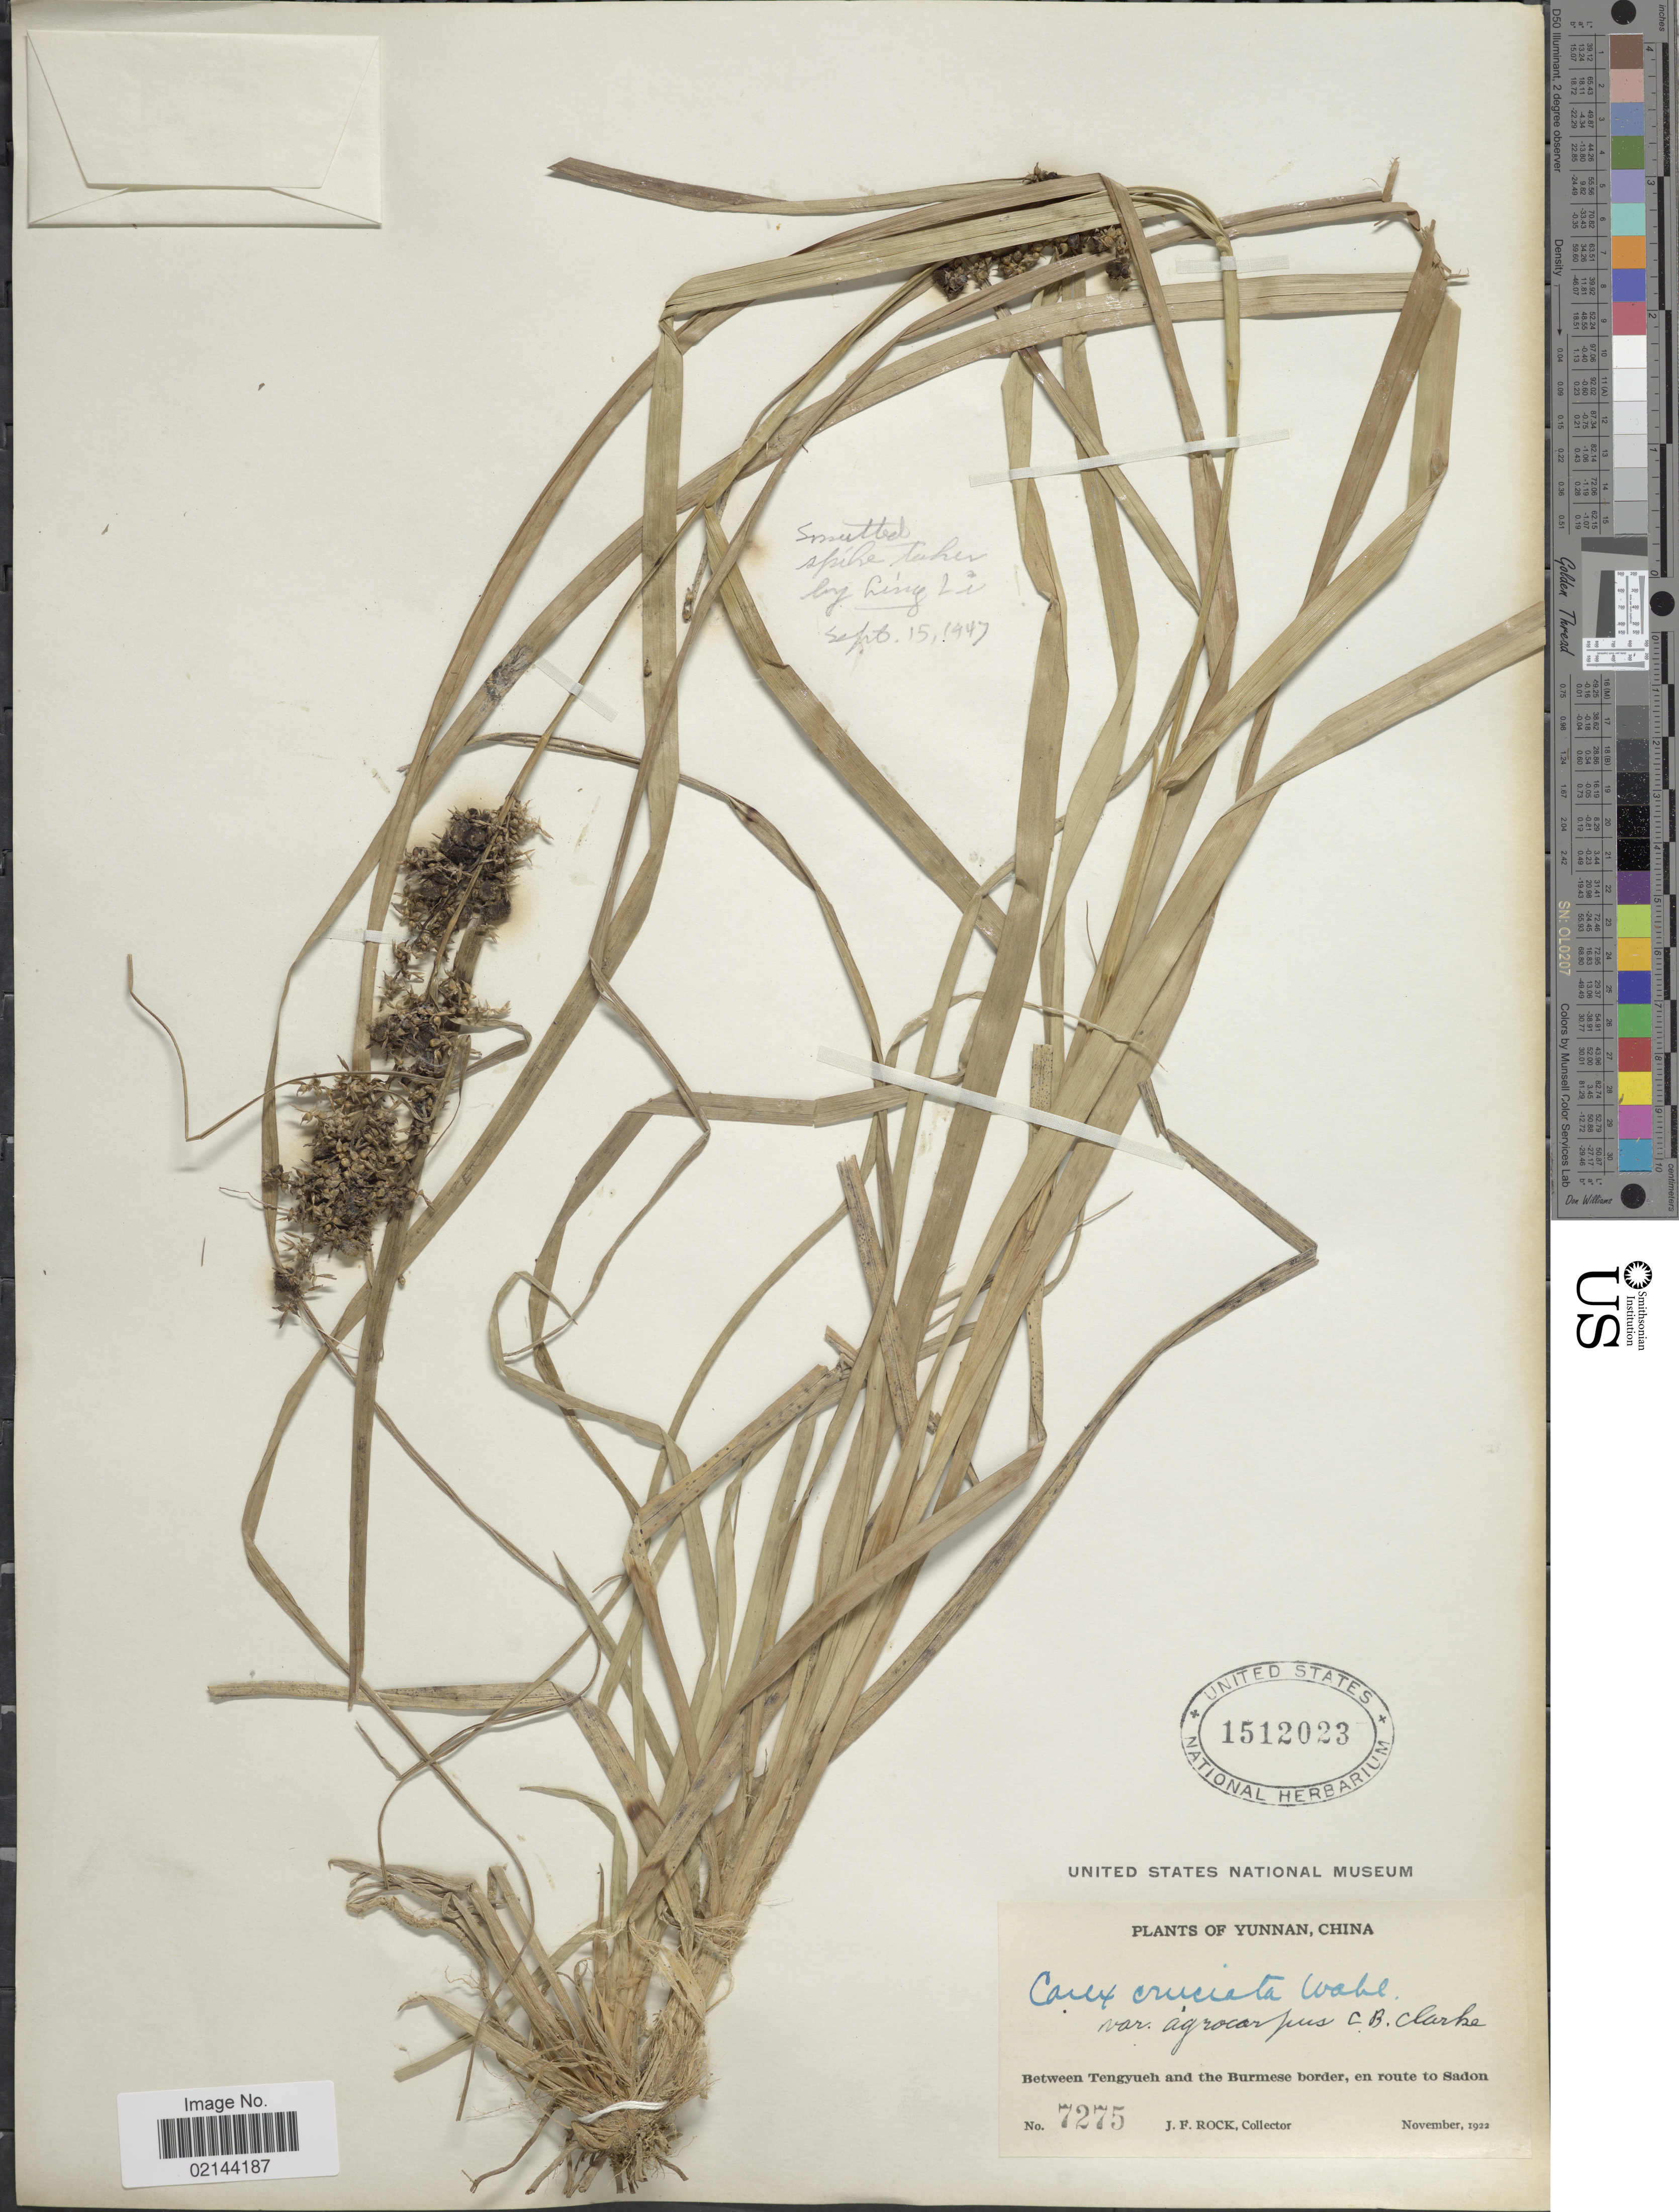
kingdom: Plantae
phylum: Tracheophyta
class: Liliopsida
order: Poales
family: Cyperaceae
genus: Carex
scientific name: Carex cruciata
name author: Wahlenb.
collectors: J. Rock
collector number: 7275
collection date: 1922-11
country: China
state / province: Yunnan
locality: Yunnan, China, Between Tengyueh and the Burmese border, en route to Sadon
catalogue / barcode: US 1512023